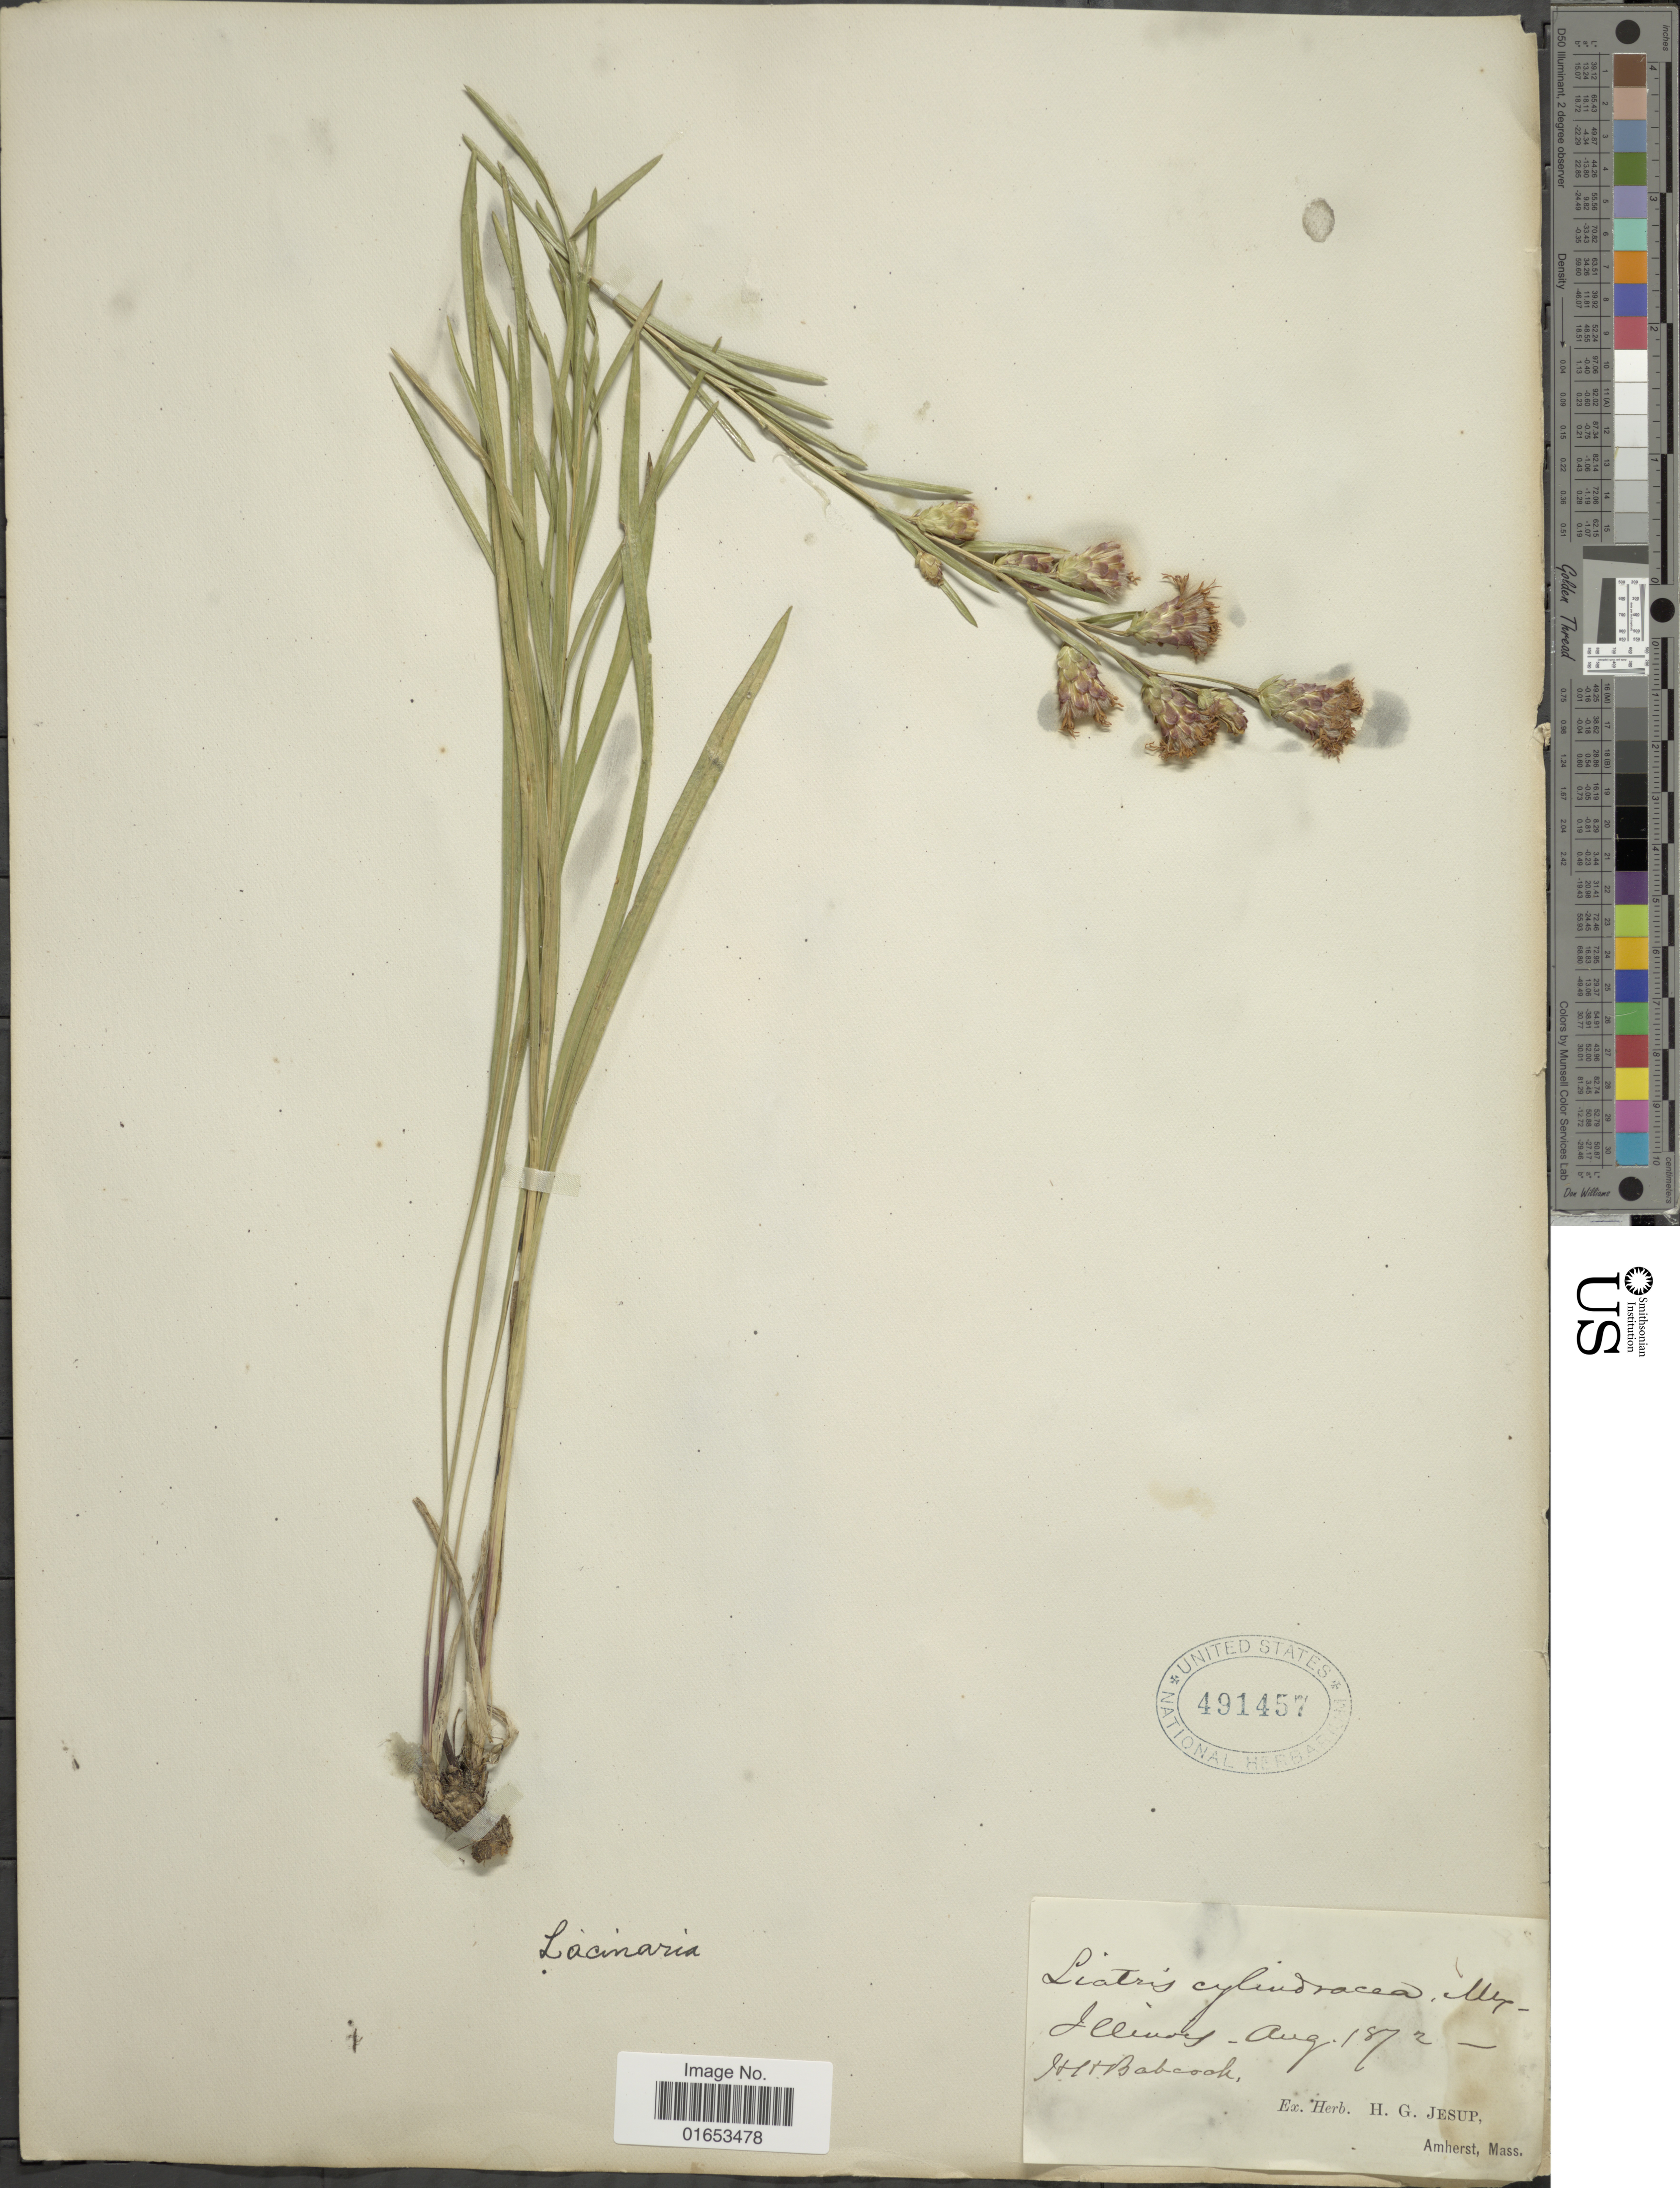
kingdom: Plantae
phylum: Tracheophyta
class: Magnoliopsida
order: Asterales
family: Asteraceae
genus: Liatris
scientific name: Liatris cylindracea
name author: Michaux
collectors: H. Babcock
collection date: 1872-08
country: United States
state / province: Massachusetts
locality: Amherst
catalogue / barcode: US 491457